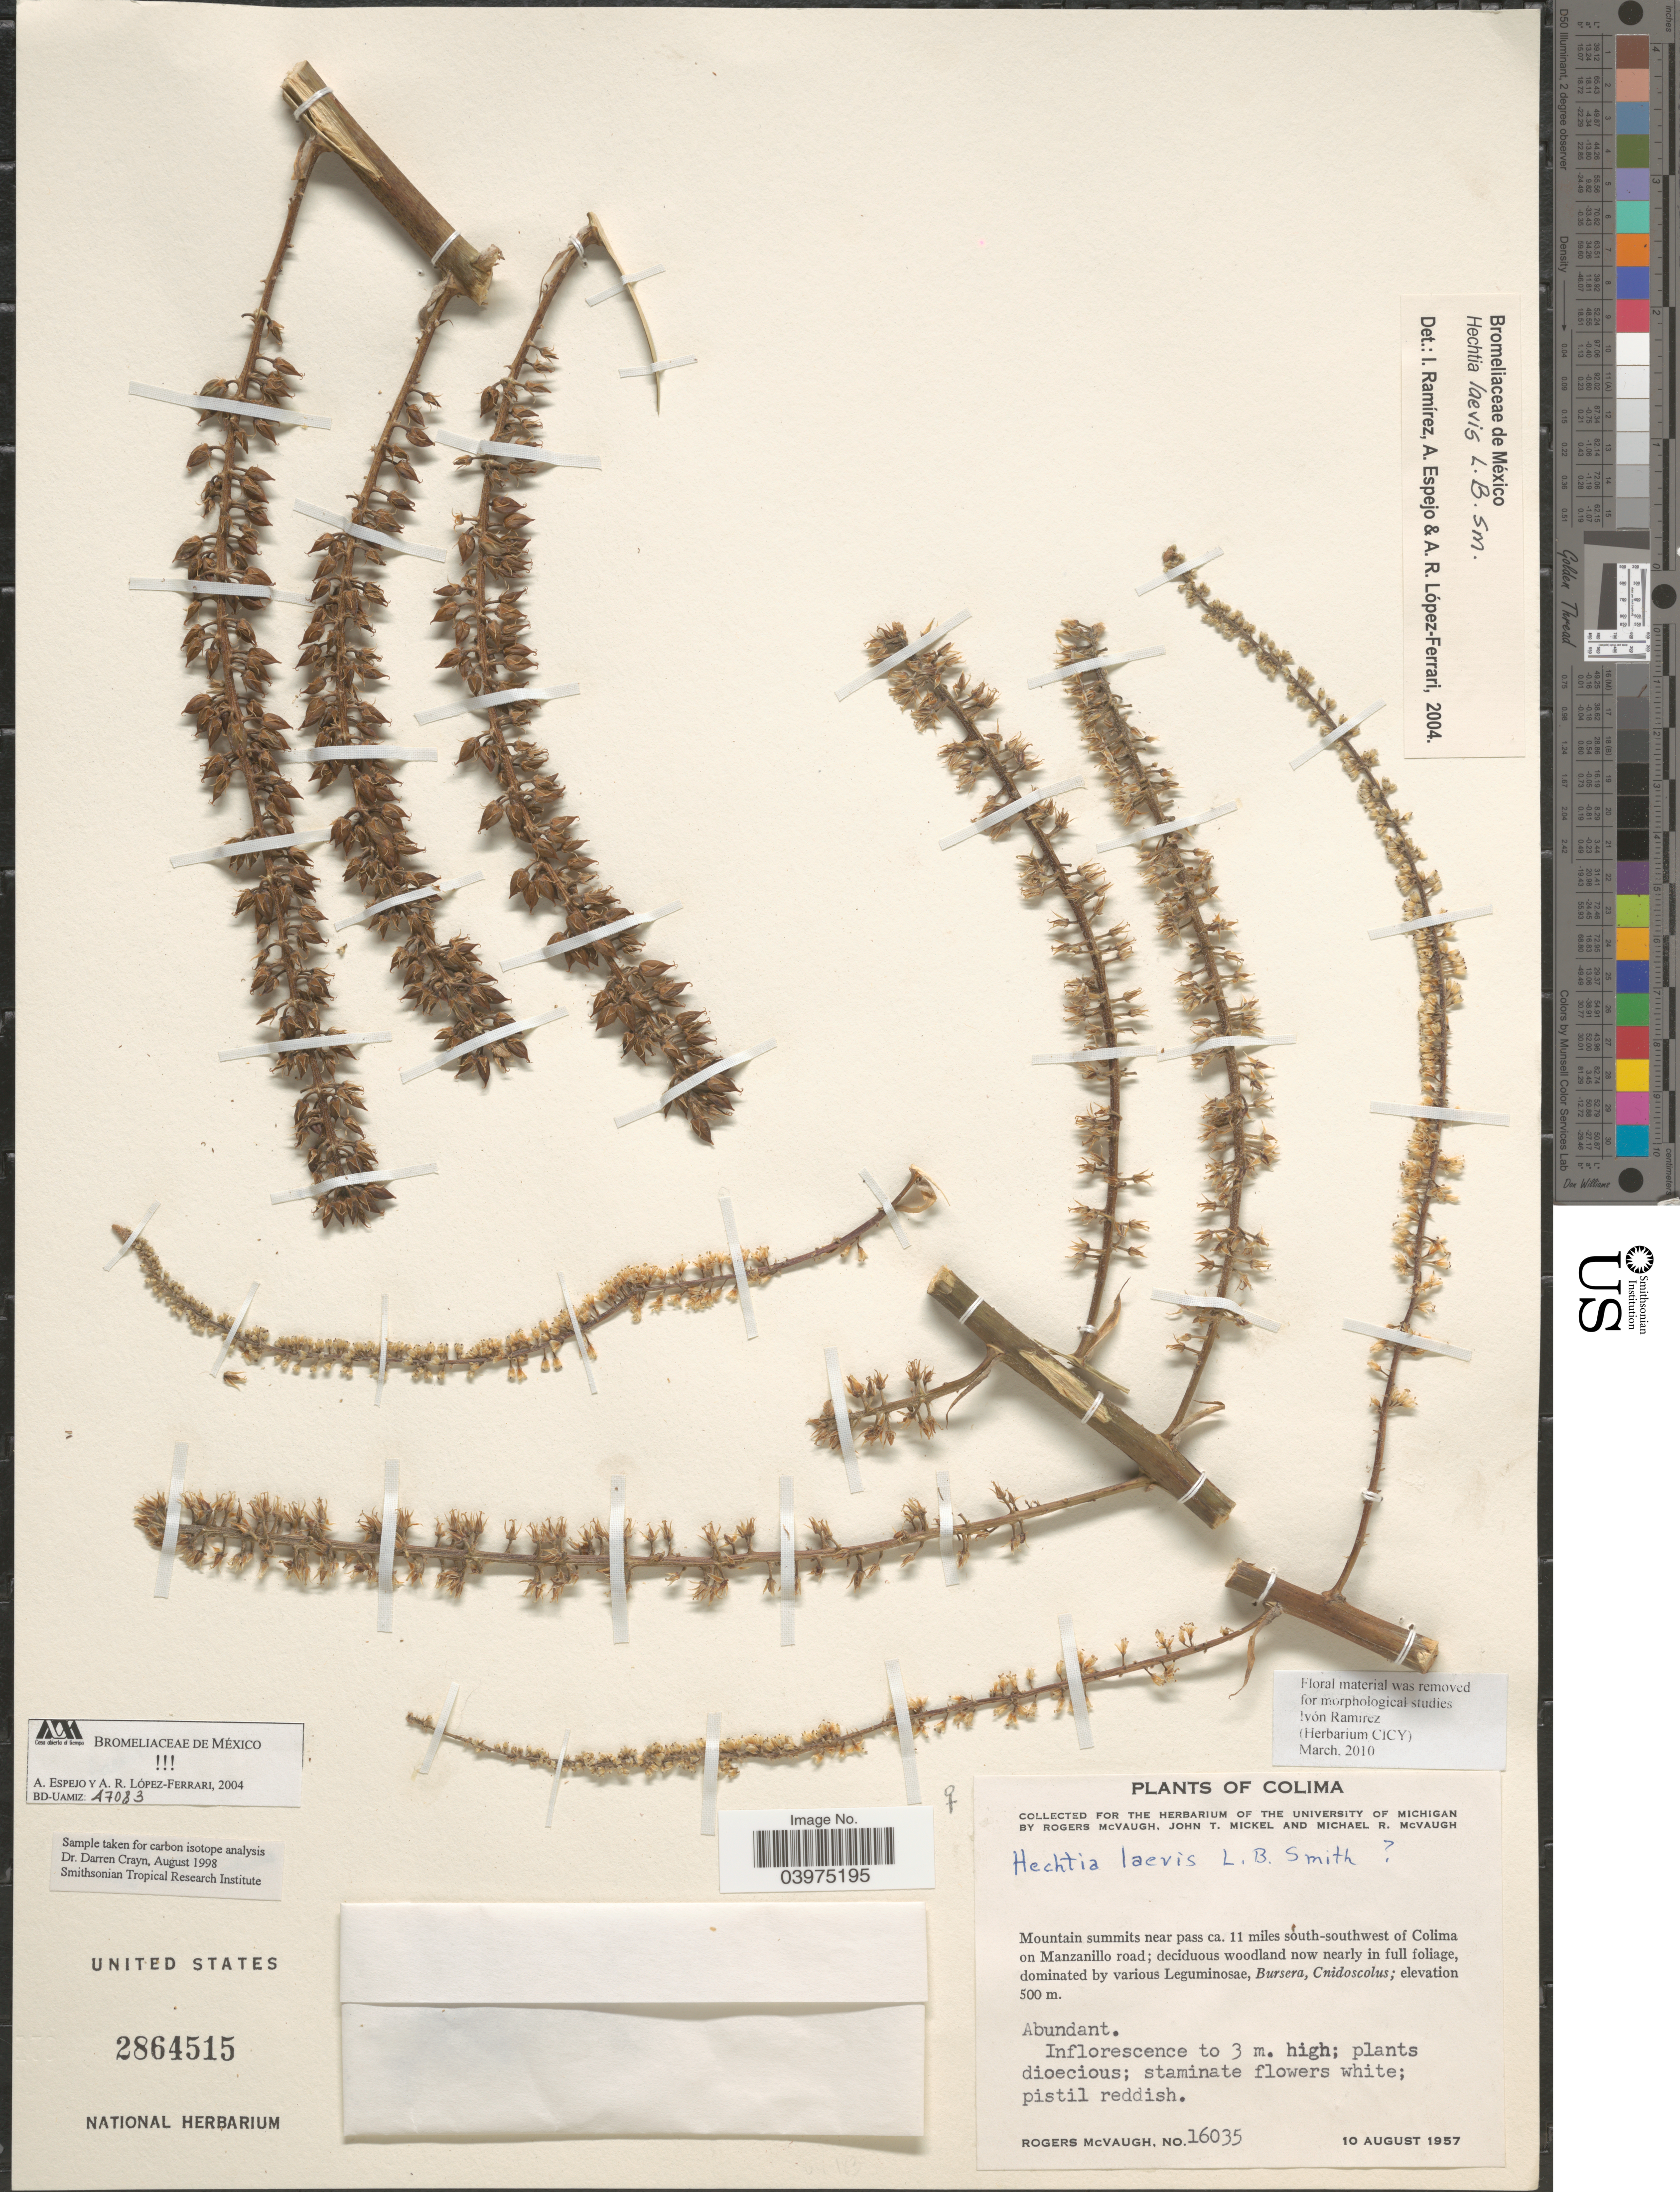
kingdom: Plantae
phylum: Tracheophyta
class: Liliopsida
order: Poales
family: Bromeliaceae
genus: Hechtia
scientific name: Hechtia laevis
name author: L.B. Sm.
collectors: R. McVaugh, J. T. Mickel & M. R. McVaugh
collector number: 16035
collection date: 1957-08-10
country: Mexico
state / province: Colima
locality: Mountain summits near pass ca. 11 miles south-southwest of Colima on Manzanillo road.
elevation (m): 500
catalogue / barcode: US 2864515